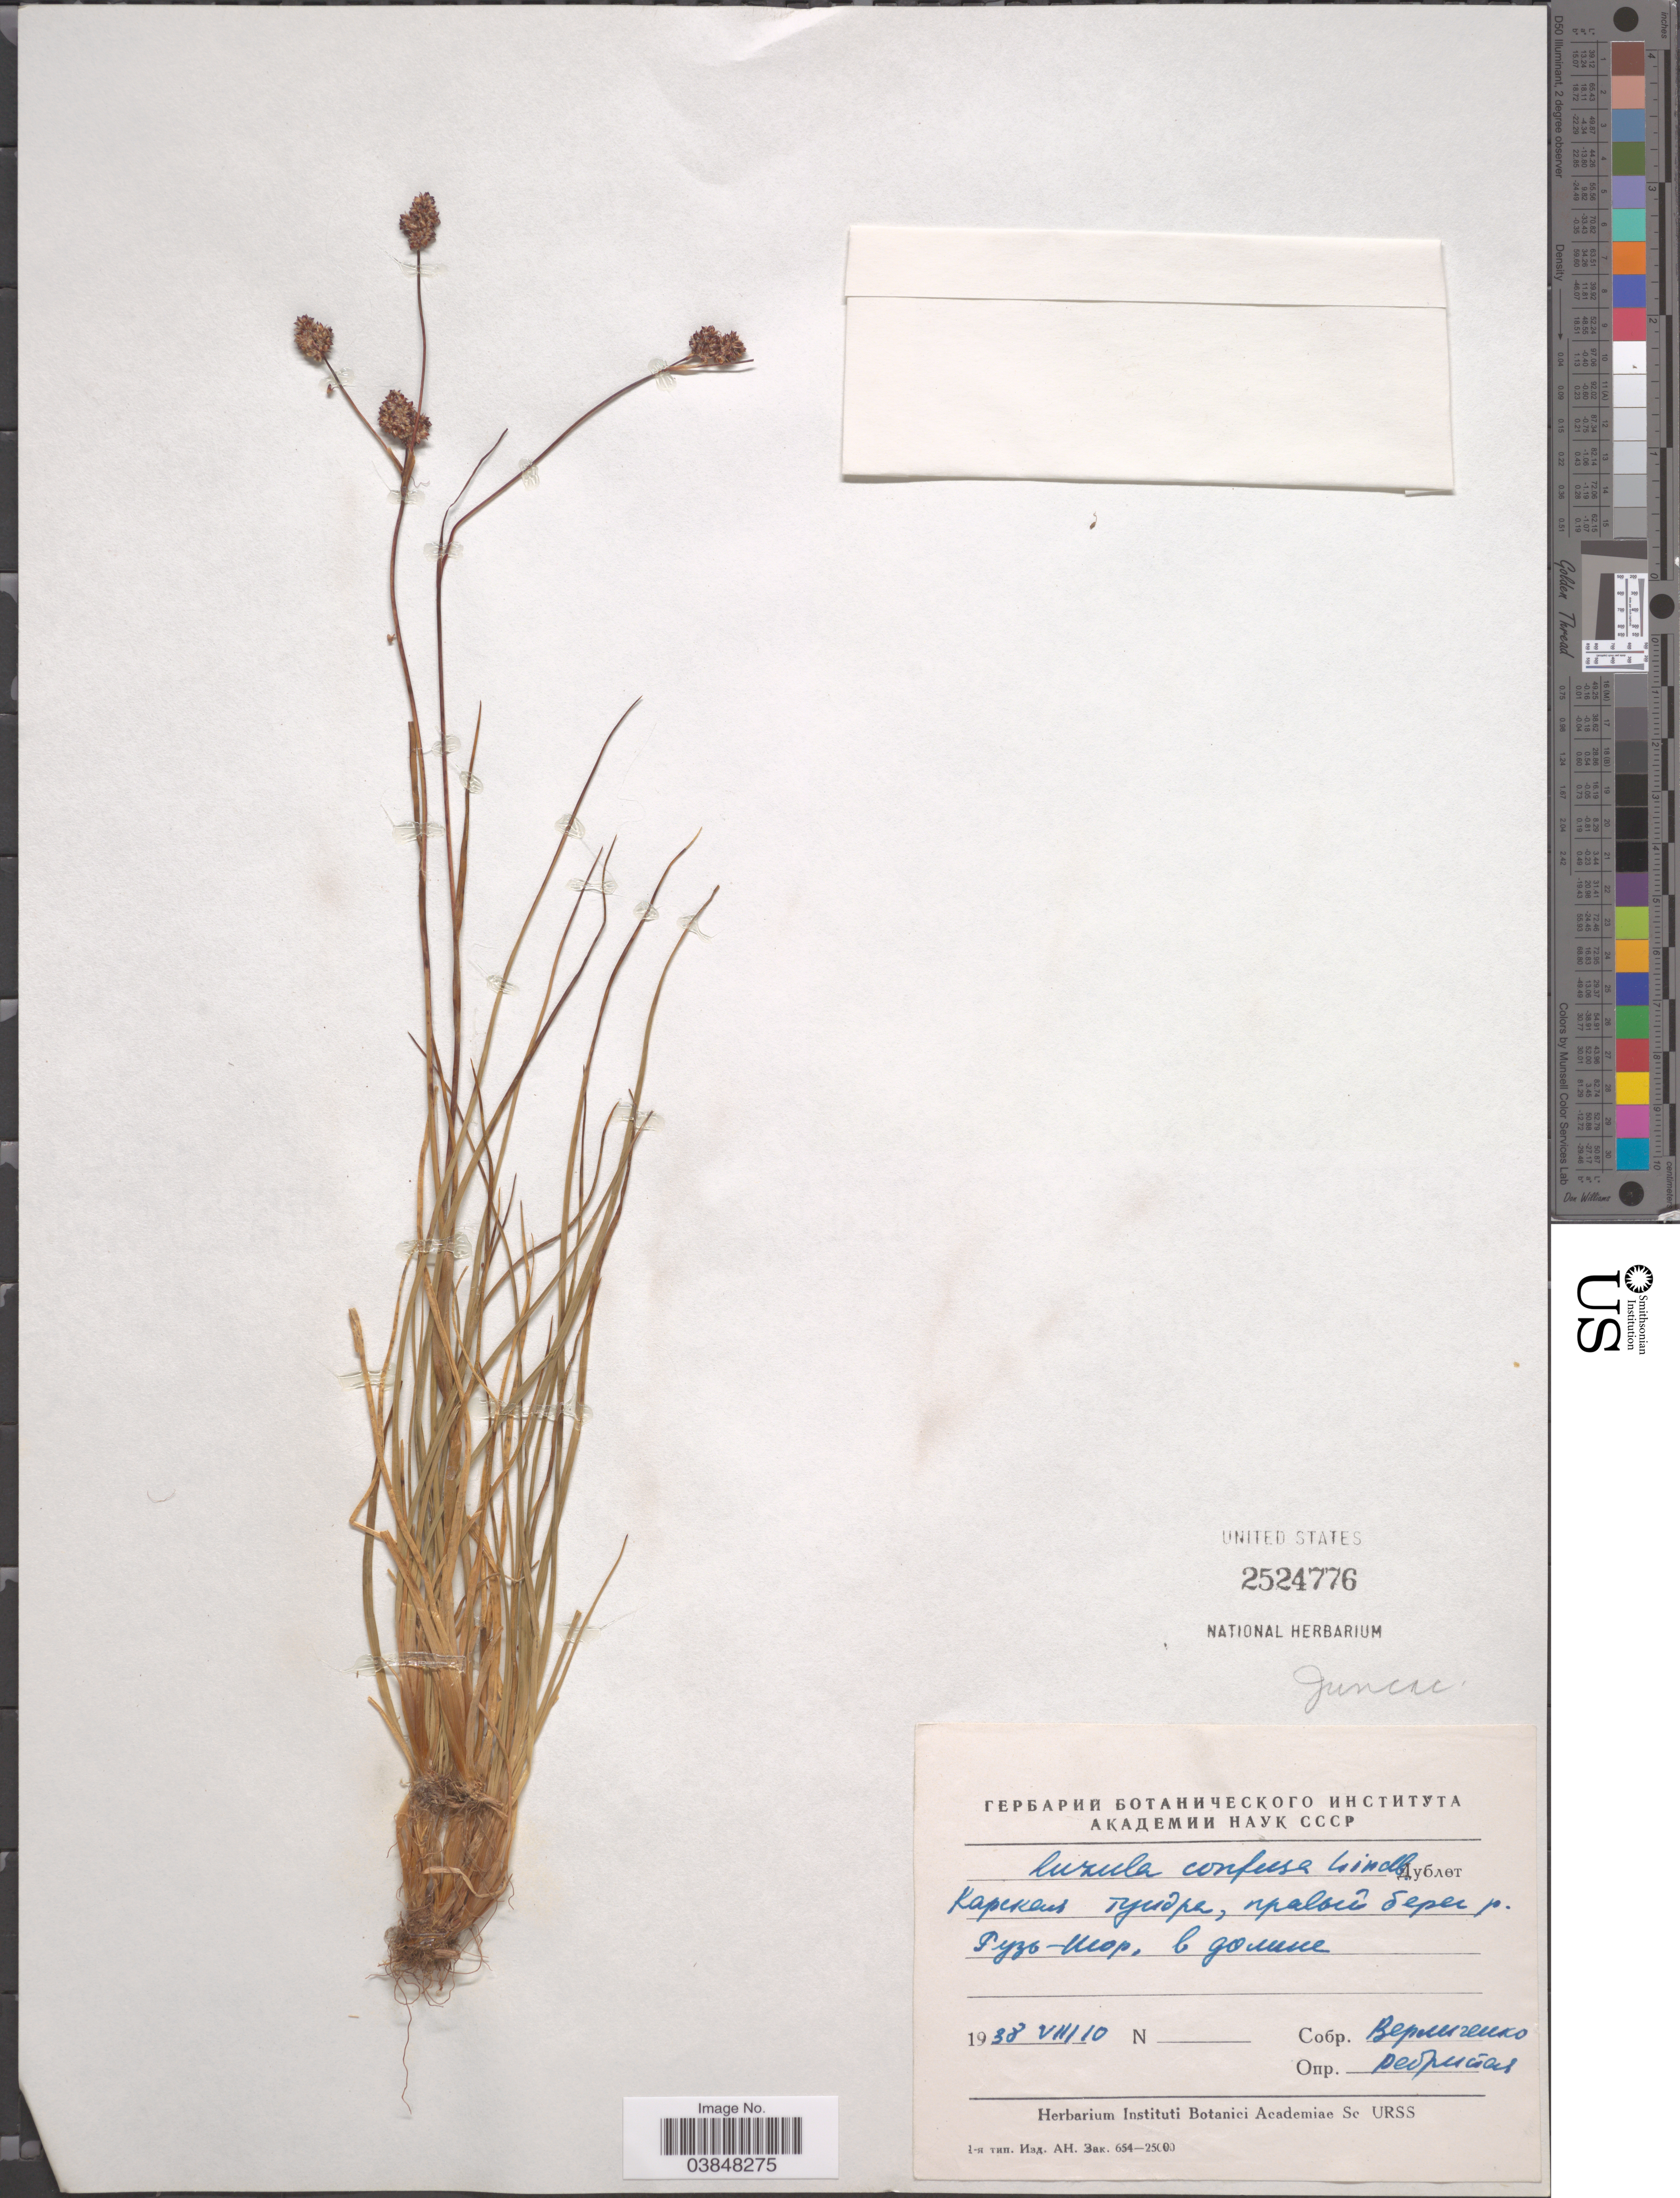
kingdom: Plantae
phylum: Tracheophyta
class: Liliopsida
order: Poales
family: Juncaceae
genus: Luzula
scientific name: Luzula confusa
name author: Lindeb.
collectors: Verlichenko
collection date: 1938-08-10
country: Russian Federation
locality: Karskaya tundra, right shore of river Ruz- Shor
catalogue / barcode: US 2524776